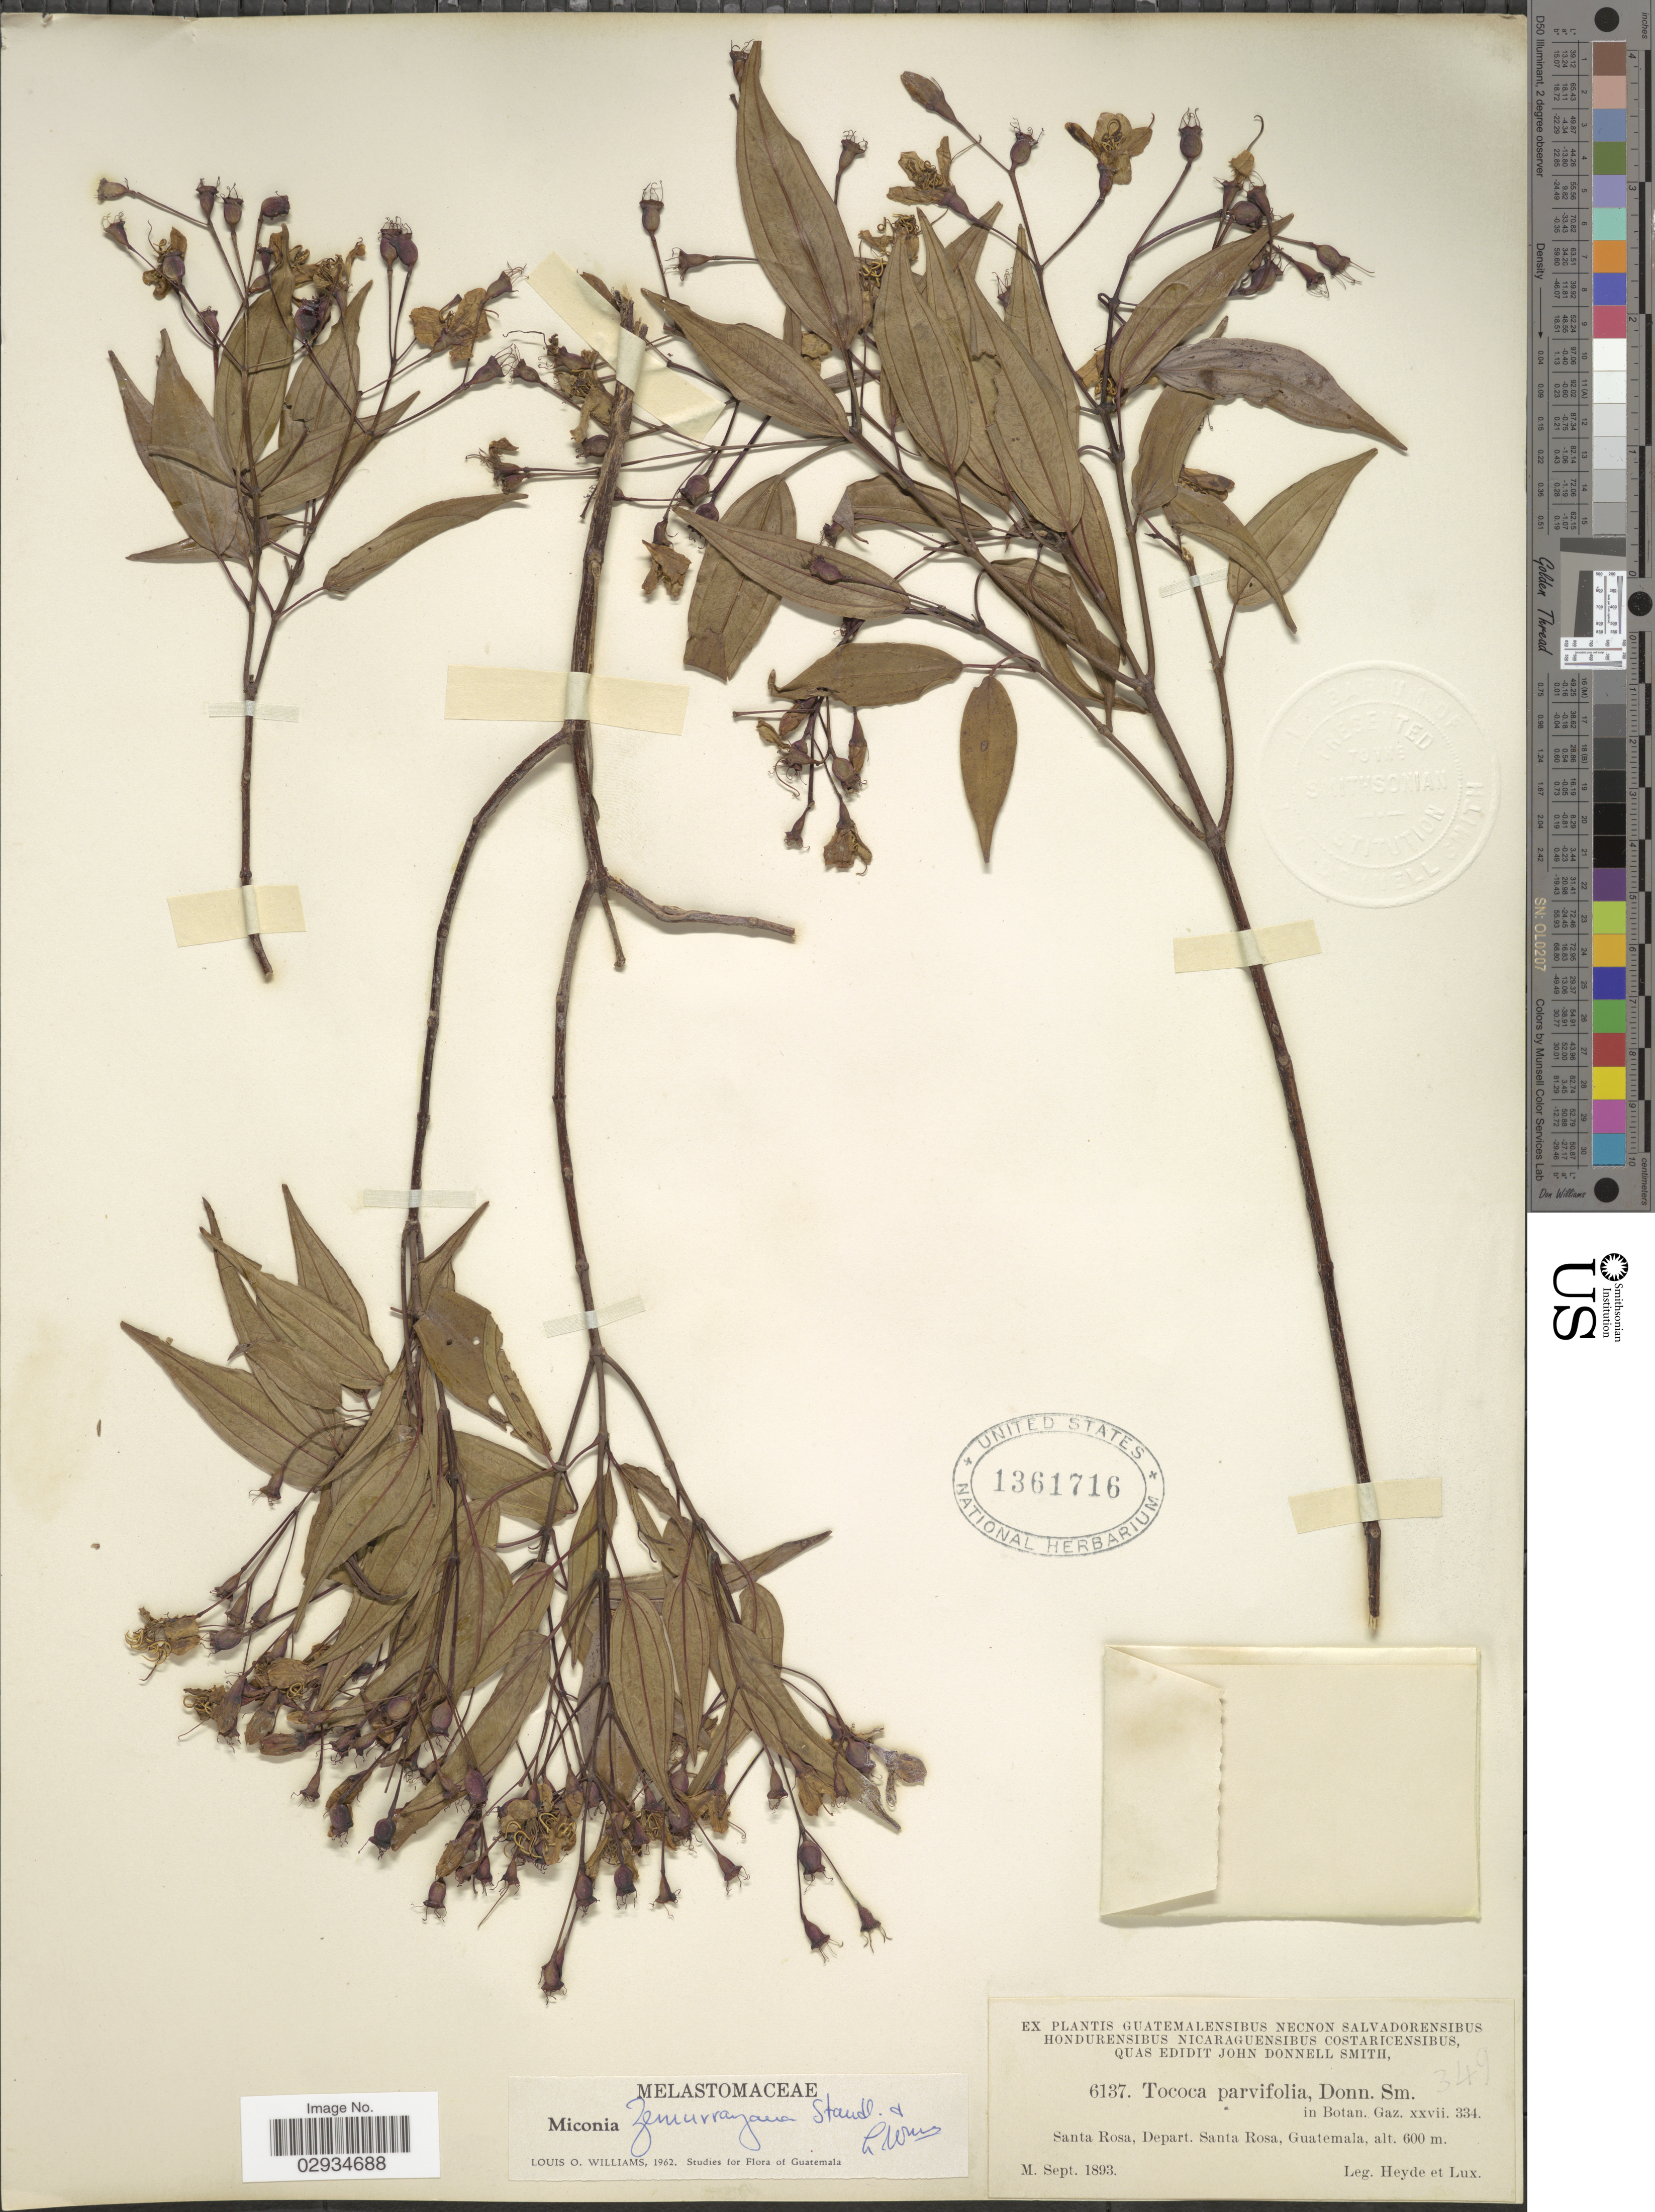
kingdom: Plantae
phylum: Tracheophyta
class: Magnoliopsida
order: Myrtales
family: Melastomataceae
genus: Miconia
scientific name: Miconia zemurrayana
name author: Standl. & L.O. Williams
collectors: Heyde & Lux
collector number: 6137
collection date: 1893-09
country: Guatemala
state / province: Santa Rosa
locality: Santa Rosa, Depart. Santa Rosa.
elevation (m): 600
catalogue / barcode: US 1361716